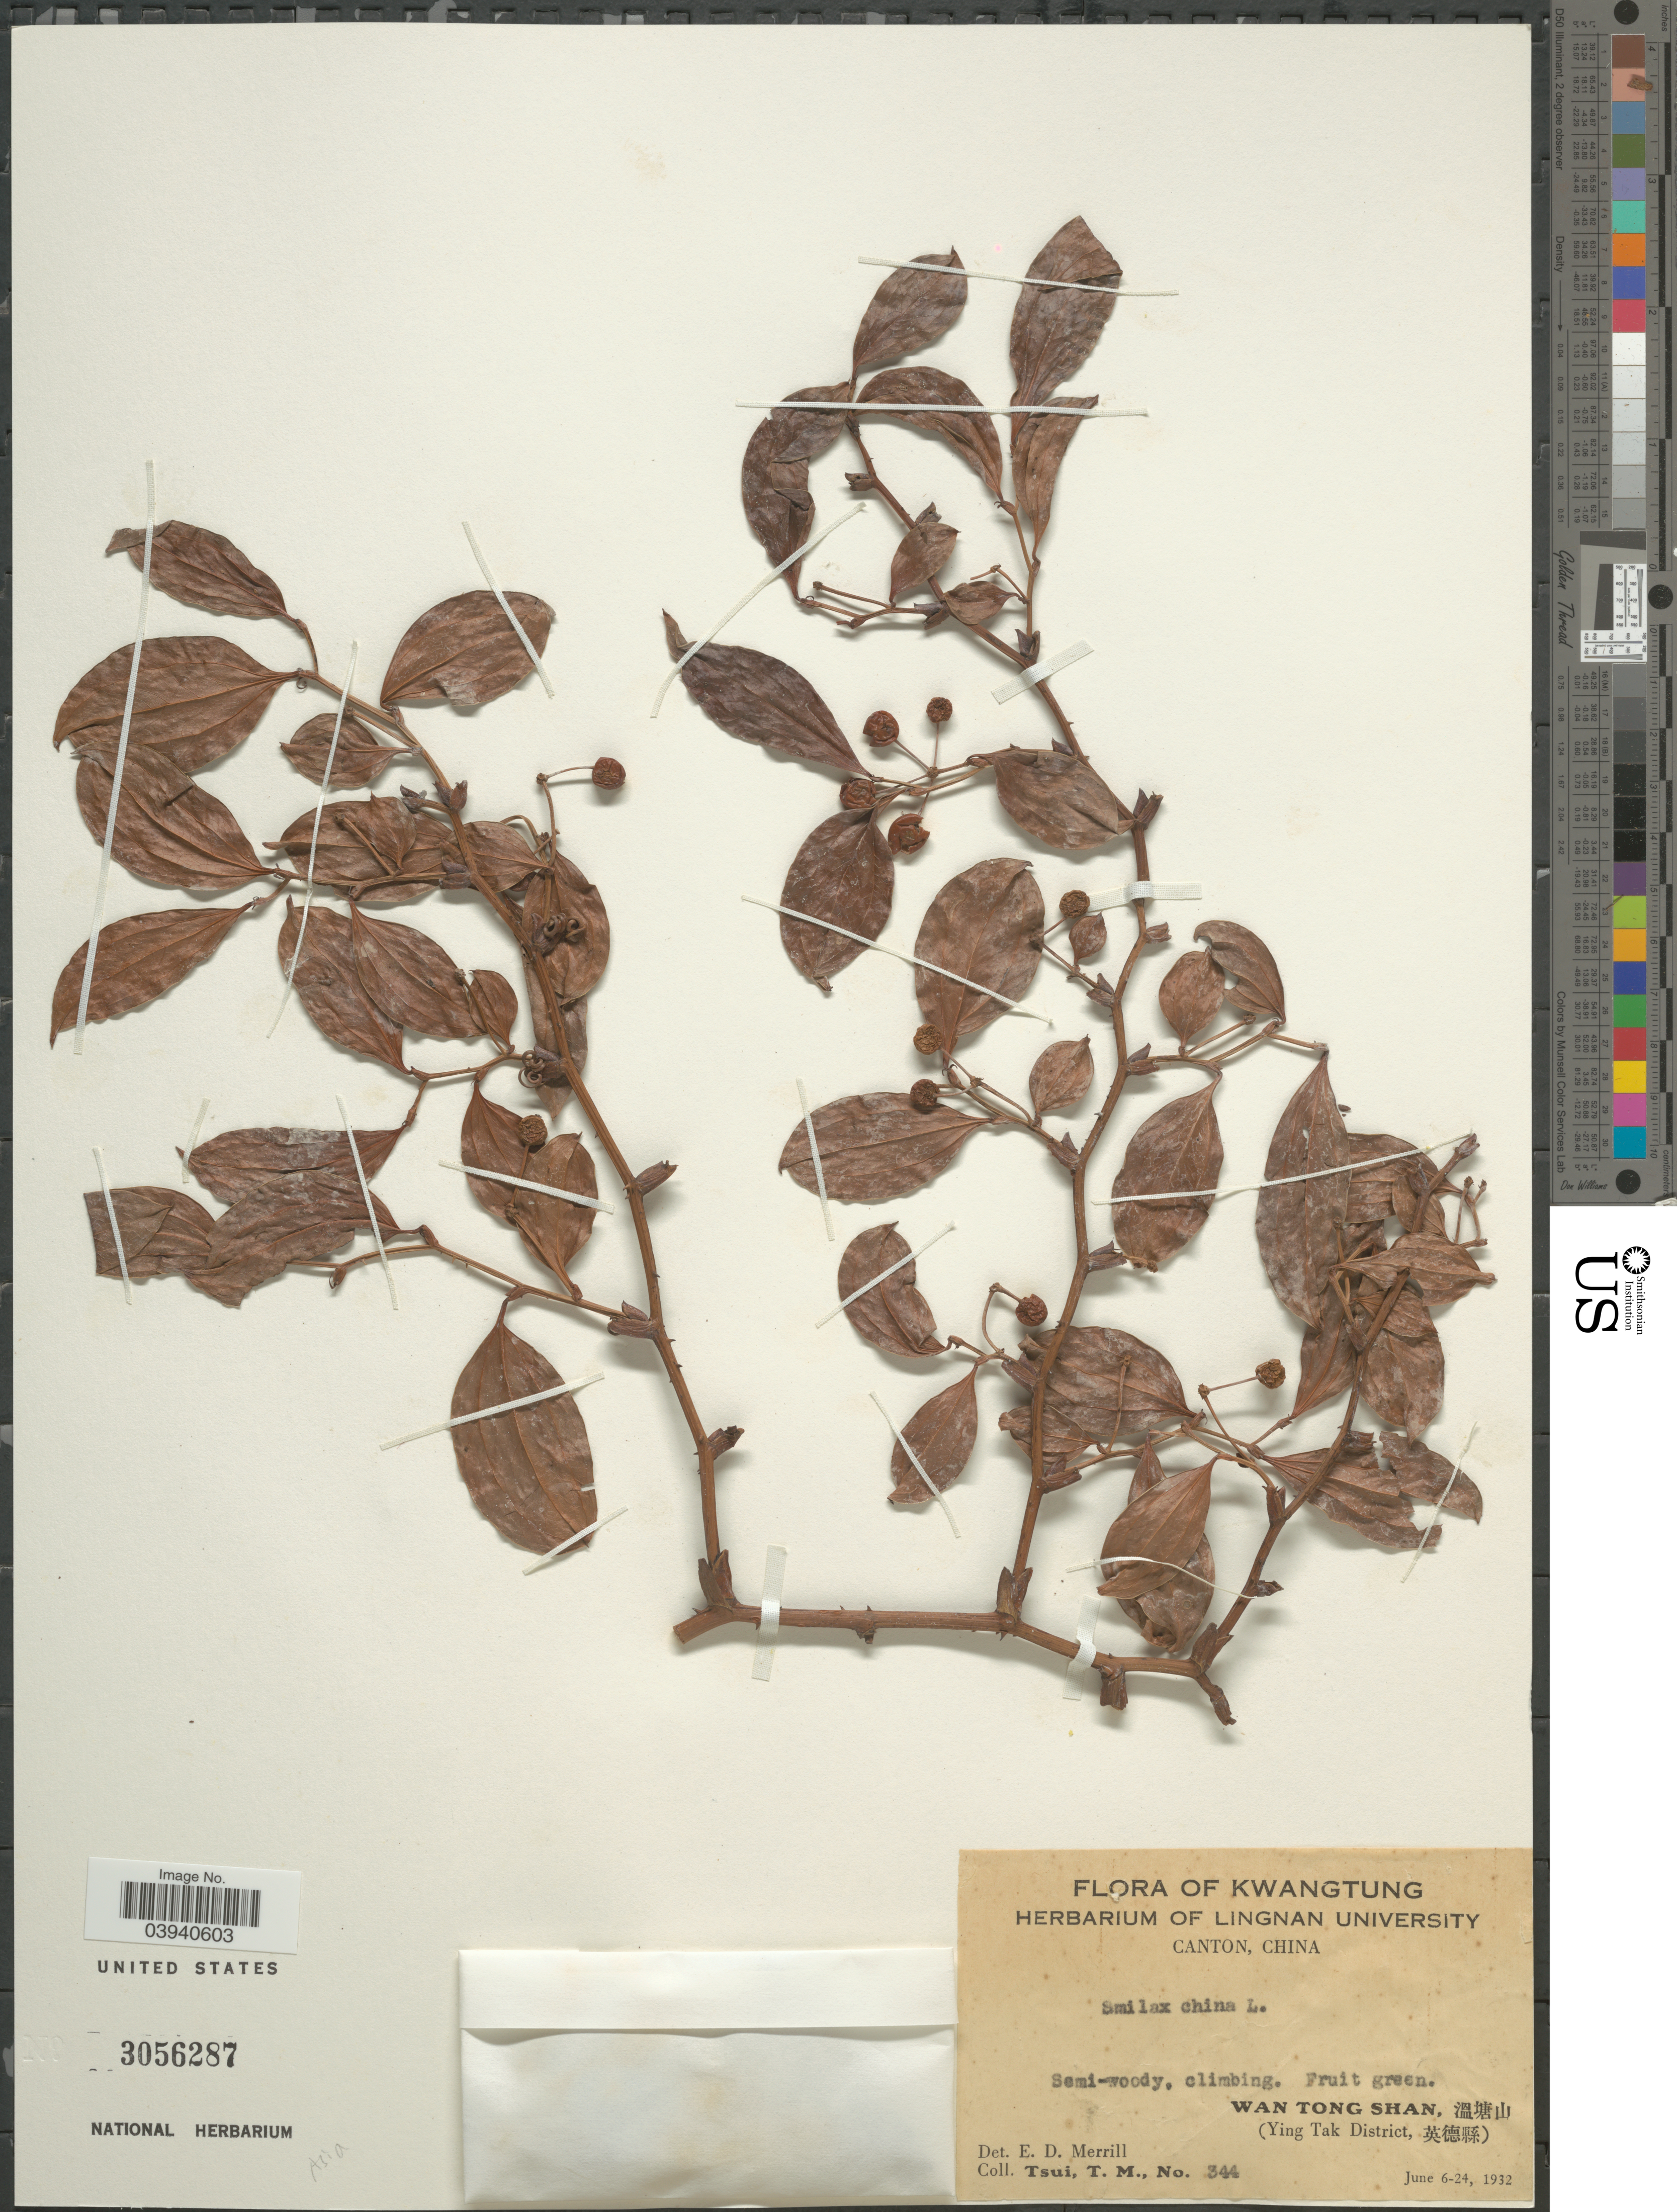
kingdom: Plantae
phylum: Tracheophyta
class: Liliopsida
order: Liliales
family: Smilacaceae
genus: Smilax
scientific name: Smilax china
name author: L.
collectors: T. Tsui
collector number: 344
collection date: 1932-06-06/1932-06-24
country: China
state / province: Guangdong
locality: Kwatung.Wan Tong Shan, (Ying Tak District.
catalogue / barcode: US 3056287